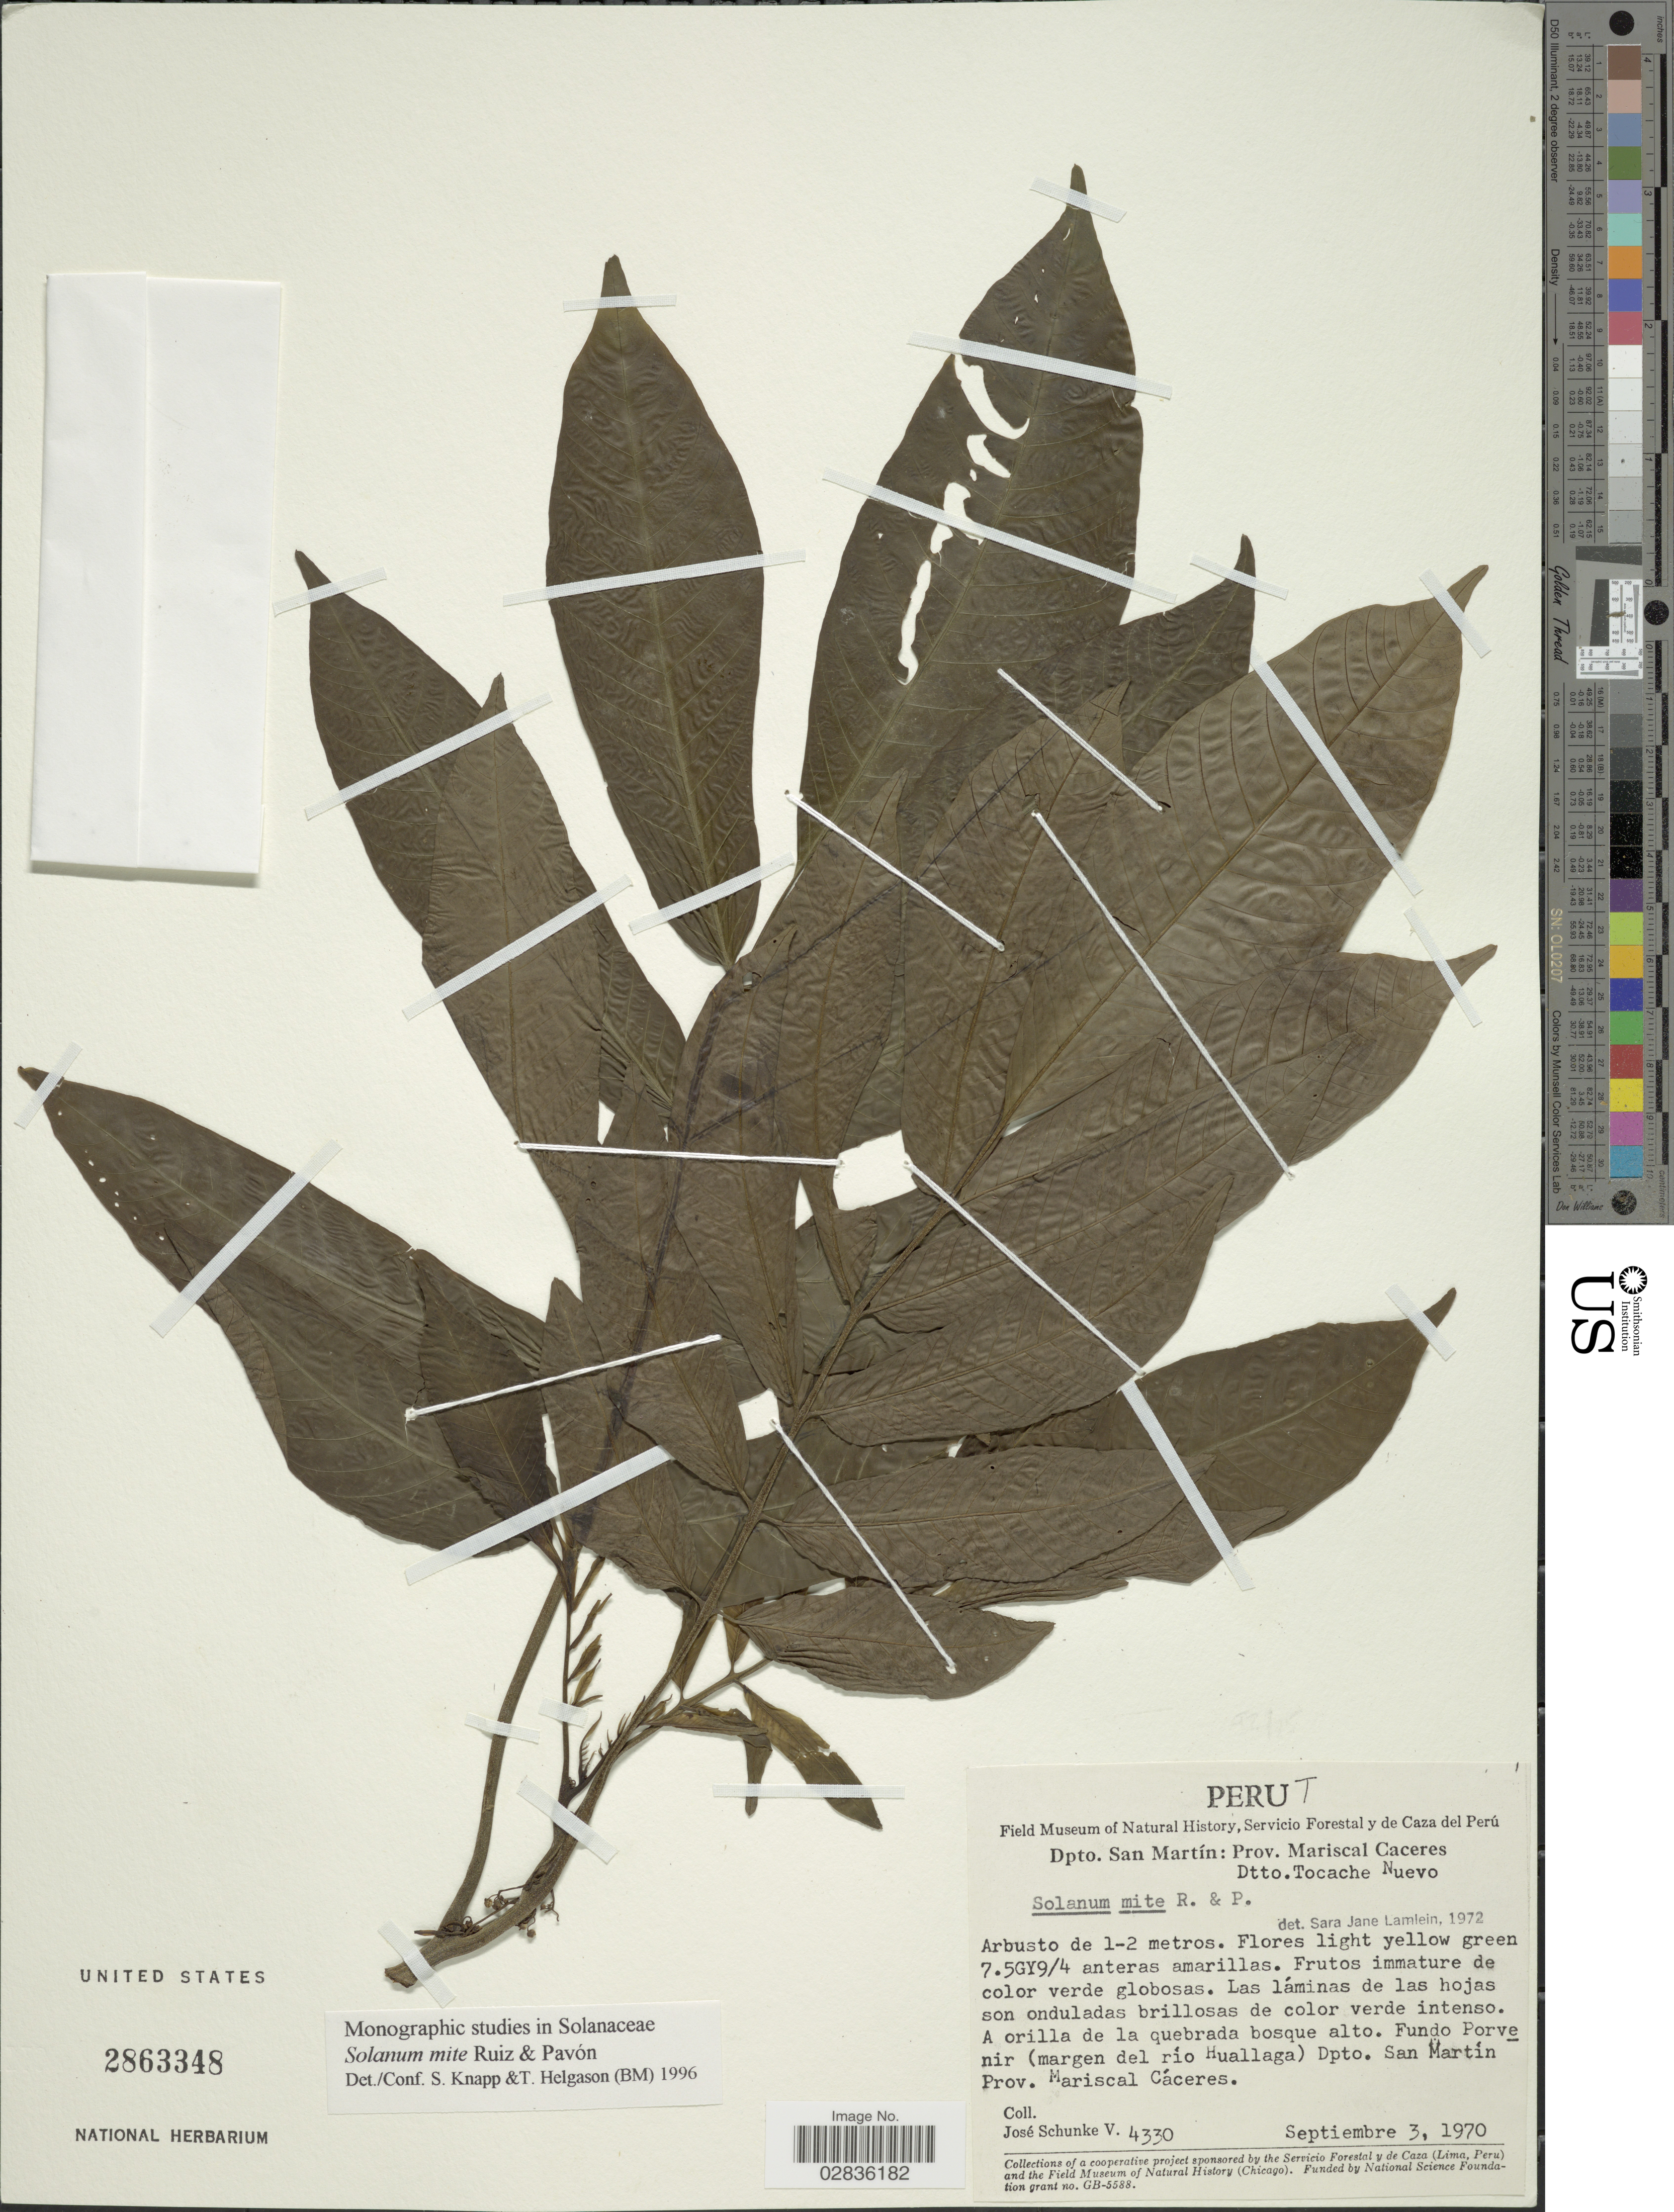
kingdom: Plantae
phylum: Tracheophyta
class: Magnoliopsida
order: Solanales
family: Solanaceae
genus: Solanum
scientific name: Solanum mite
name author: Ruiz & Pav.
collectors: J. Schunke Vigo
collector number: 4330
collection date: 1970-09-03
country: Peru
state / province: San Martín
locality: Dpto. San Martín: Prov. Mariscal Caceres. Dtto. Tocache Nuevo. Fundo Porvenir (margen del río Huallaga) Dpto. San Martín. Prov. Mariscal Cáceres.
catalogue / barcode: US 2863348